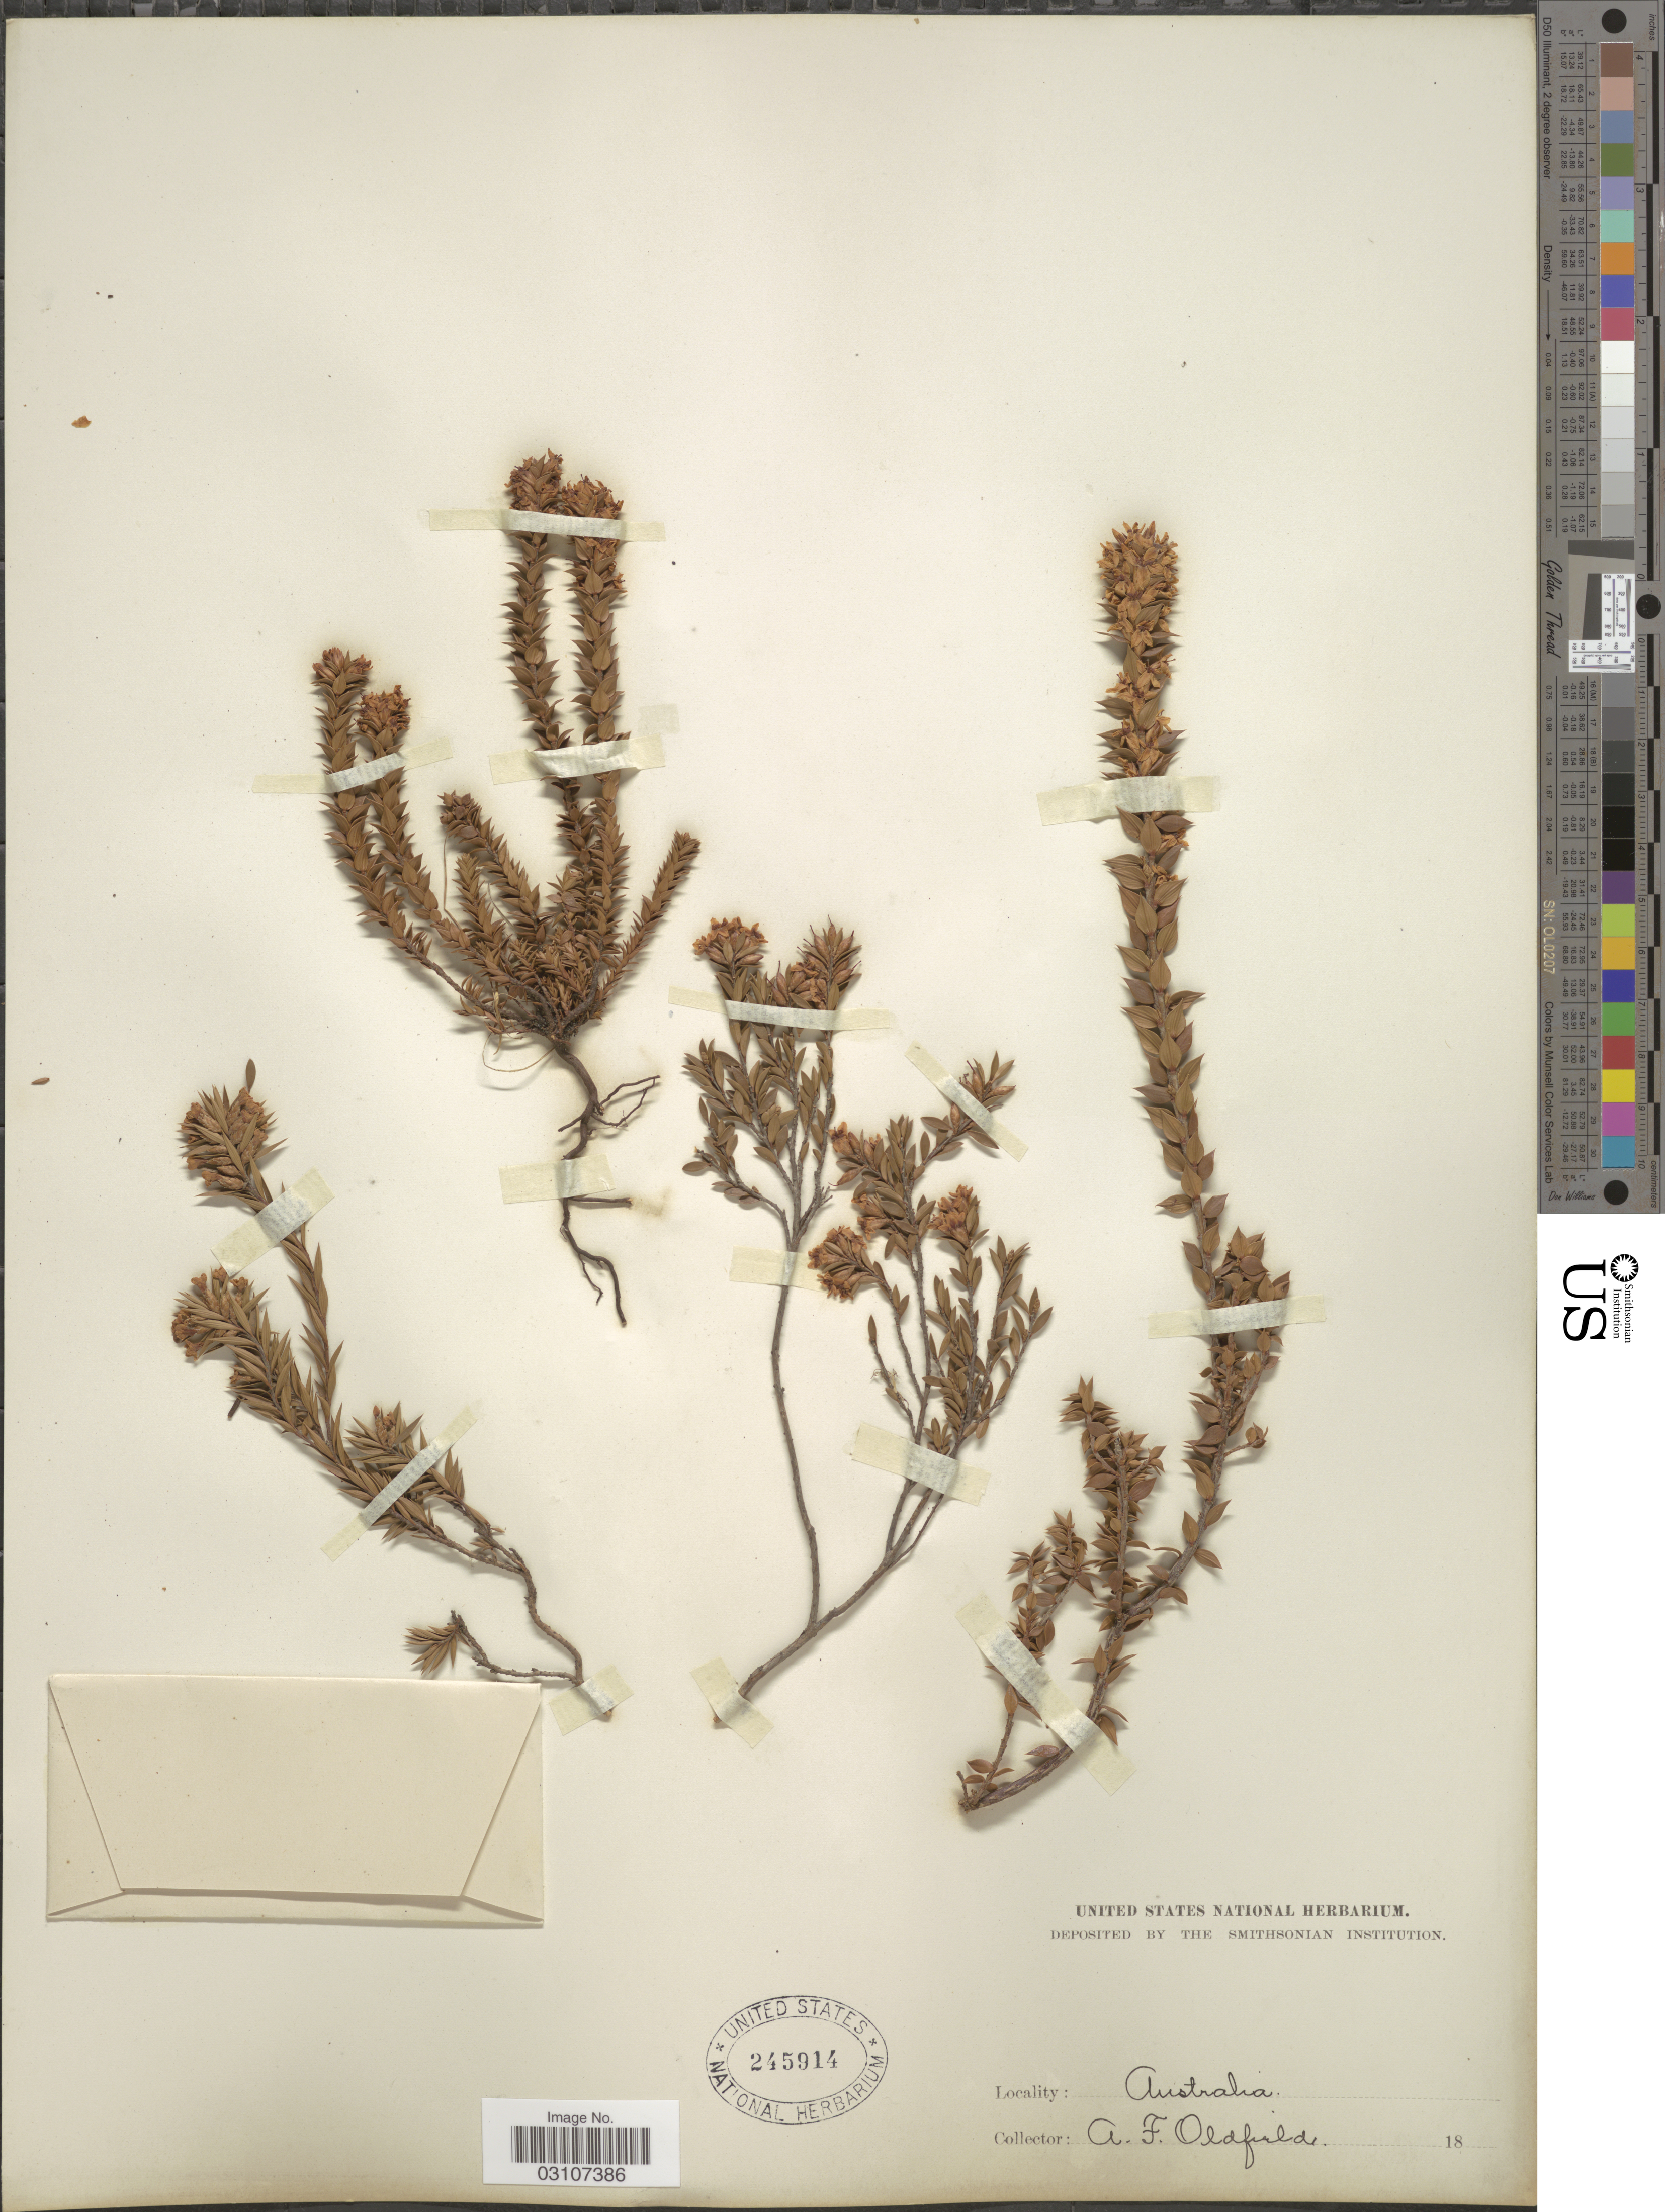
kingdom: Plantae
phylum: Tracheophyta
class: Magnoliopsida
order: Ericales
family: Ericaceae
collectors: A. Oldfield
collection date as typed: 18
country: Australia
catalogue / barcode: US 245914